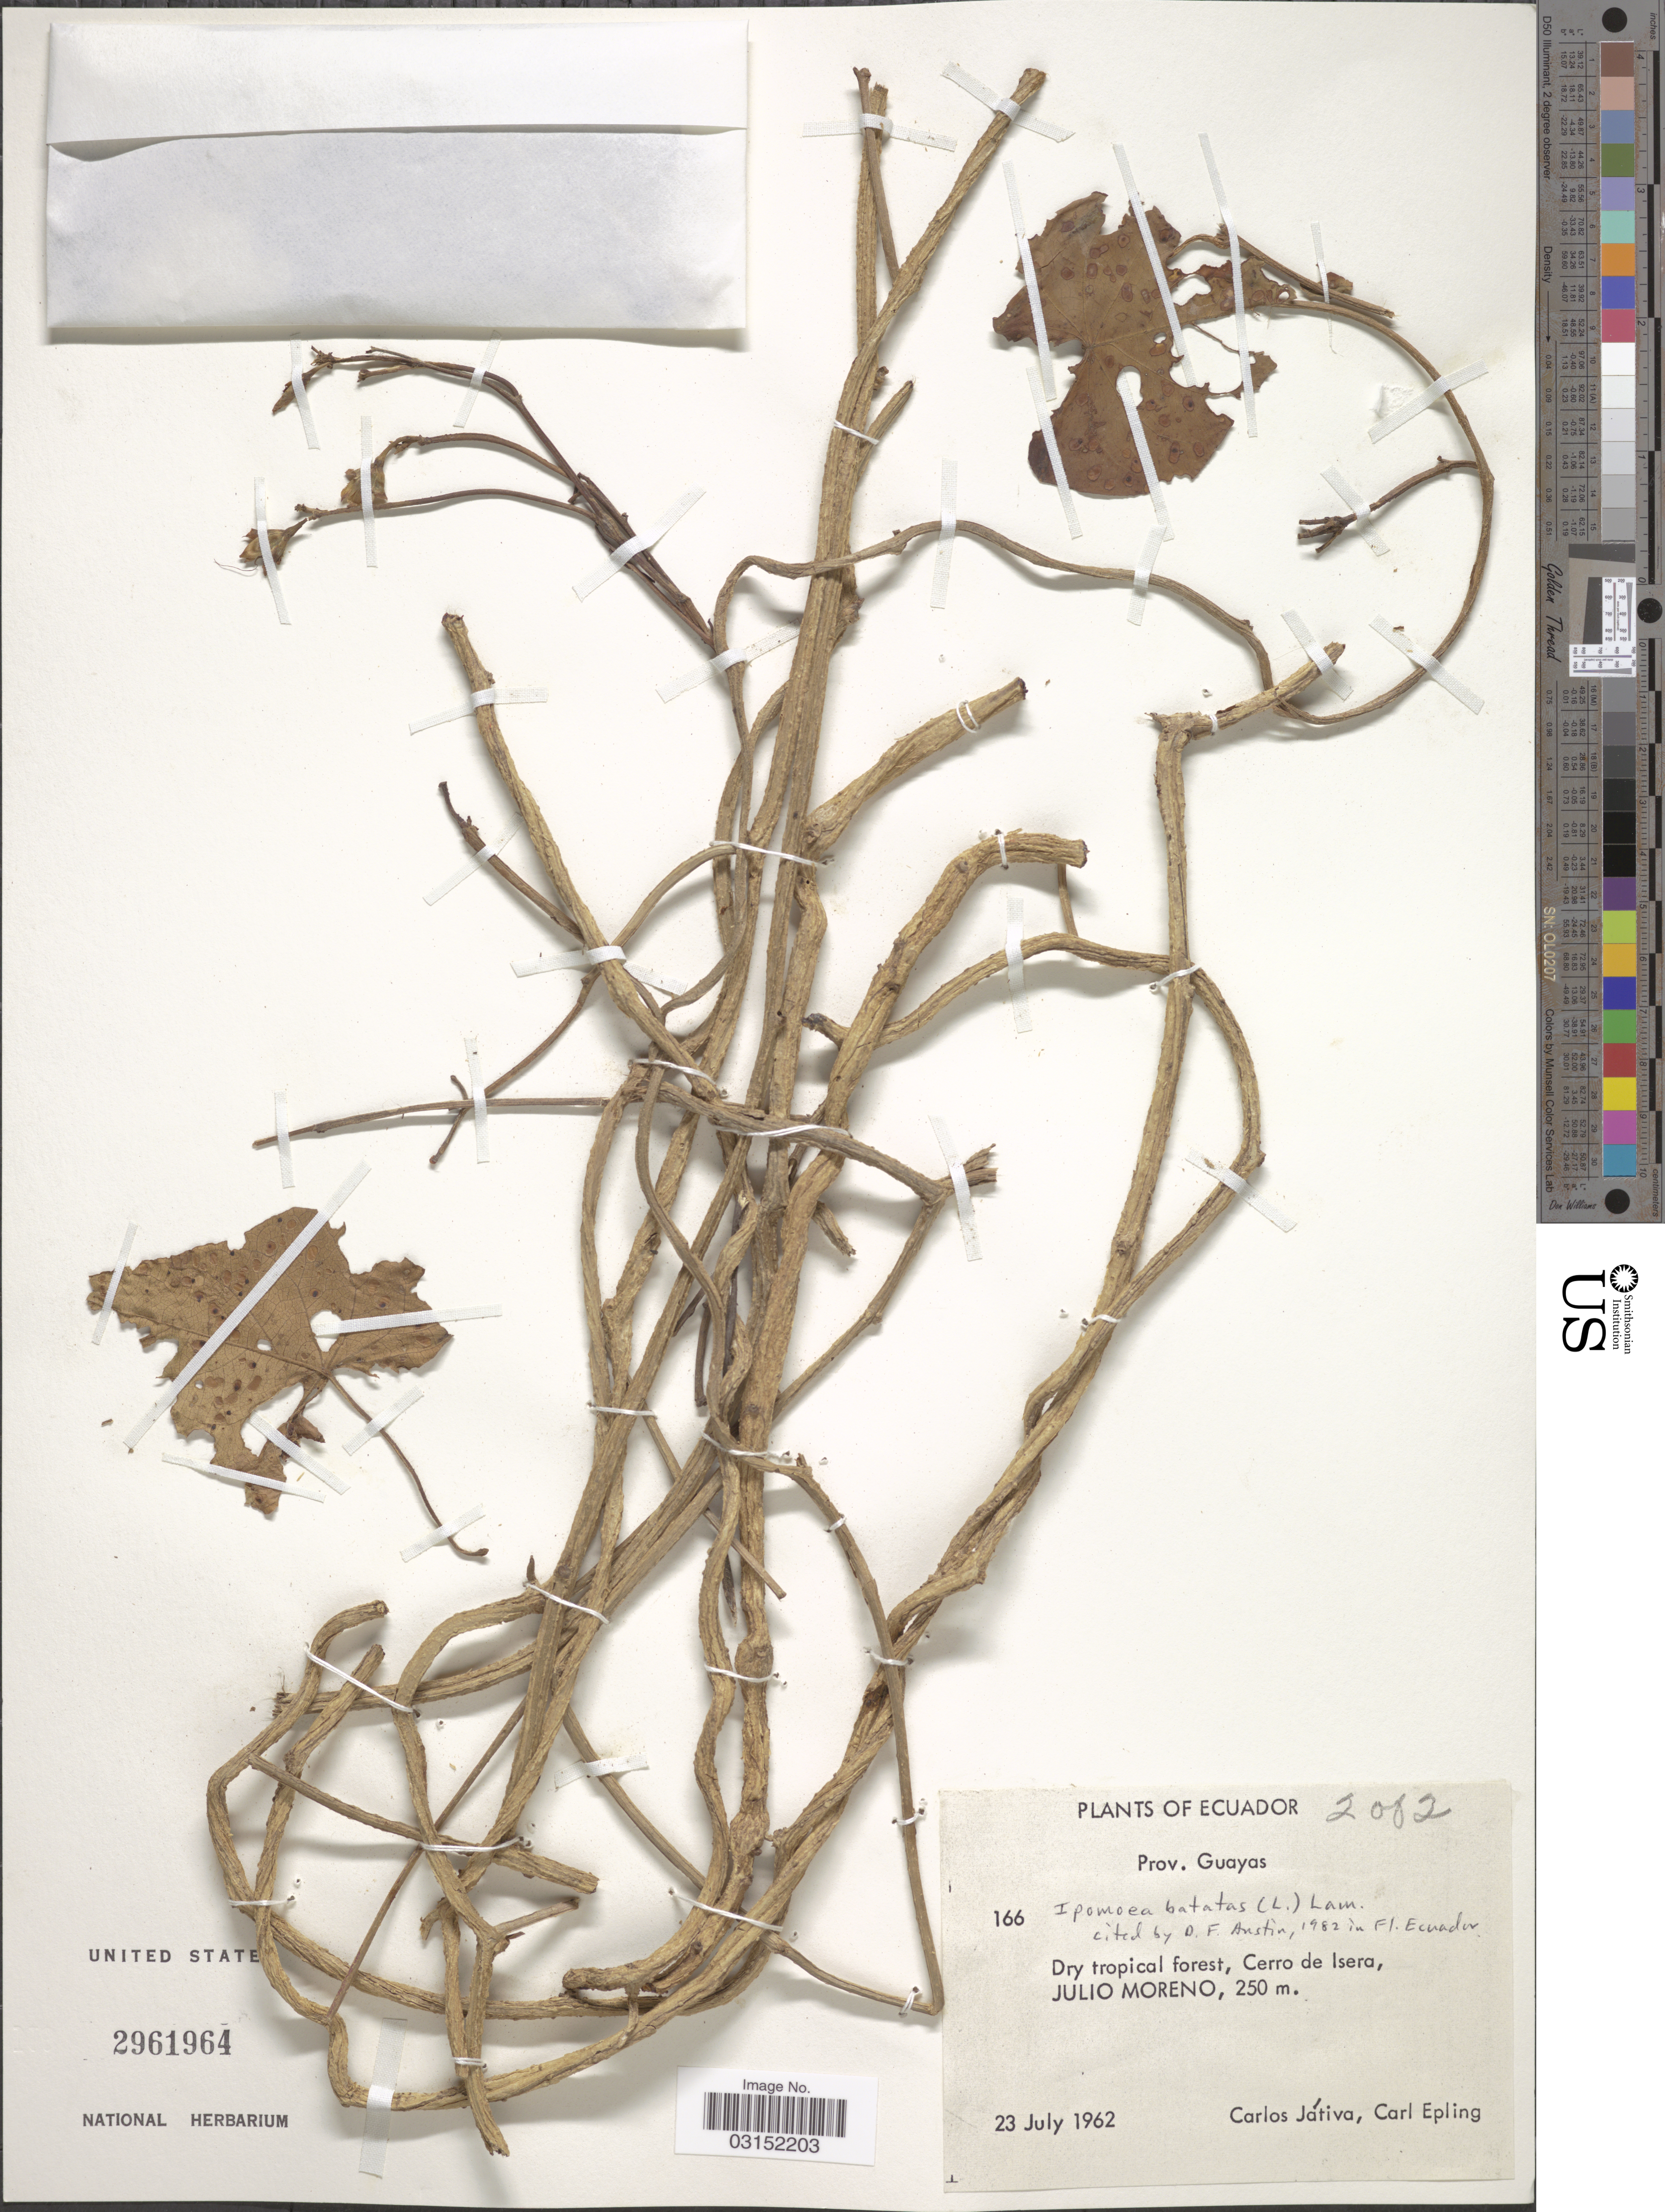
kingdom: Plantae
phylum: Tracheophyta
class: Magnoliopsida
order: Solanales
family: Convolvulaceae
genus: Ipomoea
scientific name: Ipomoea batatas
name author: (L.) Lam.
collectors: C. D. Játiva & C. C. Epling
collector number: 166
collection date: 1962-07-23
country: Ecuador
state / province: Guayas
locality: Cerro de Isera, Julio Moreno.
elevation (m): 250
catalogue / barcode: US 2961964